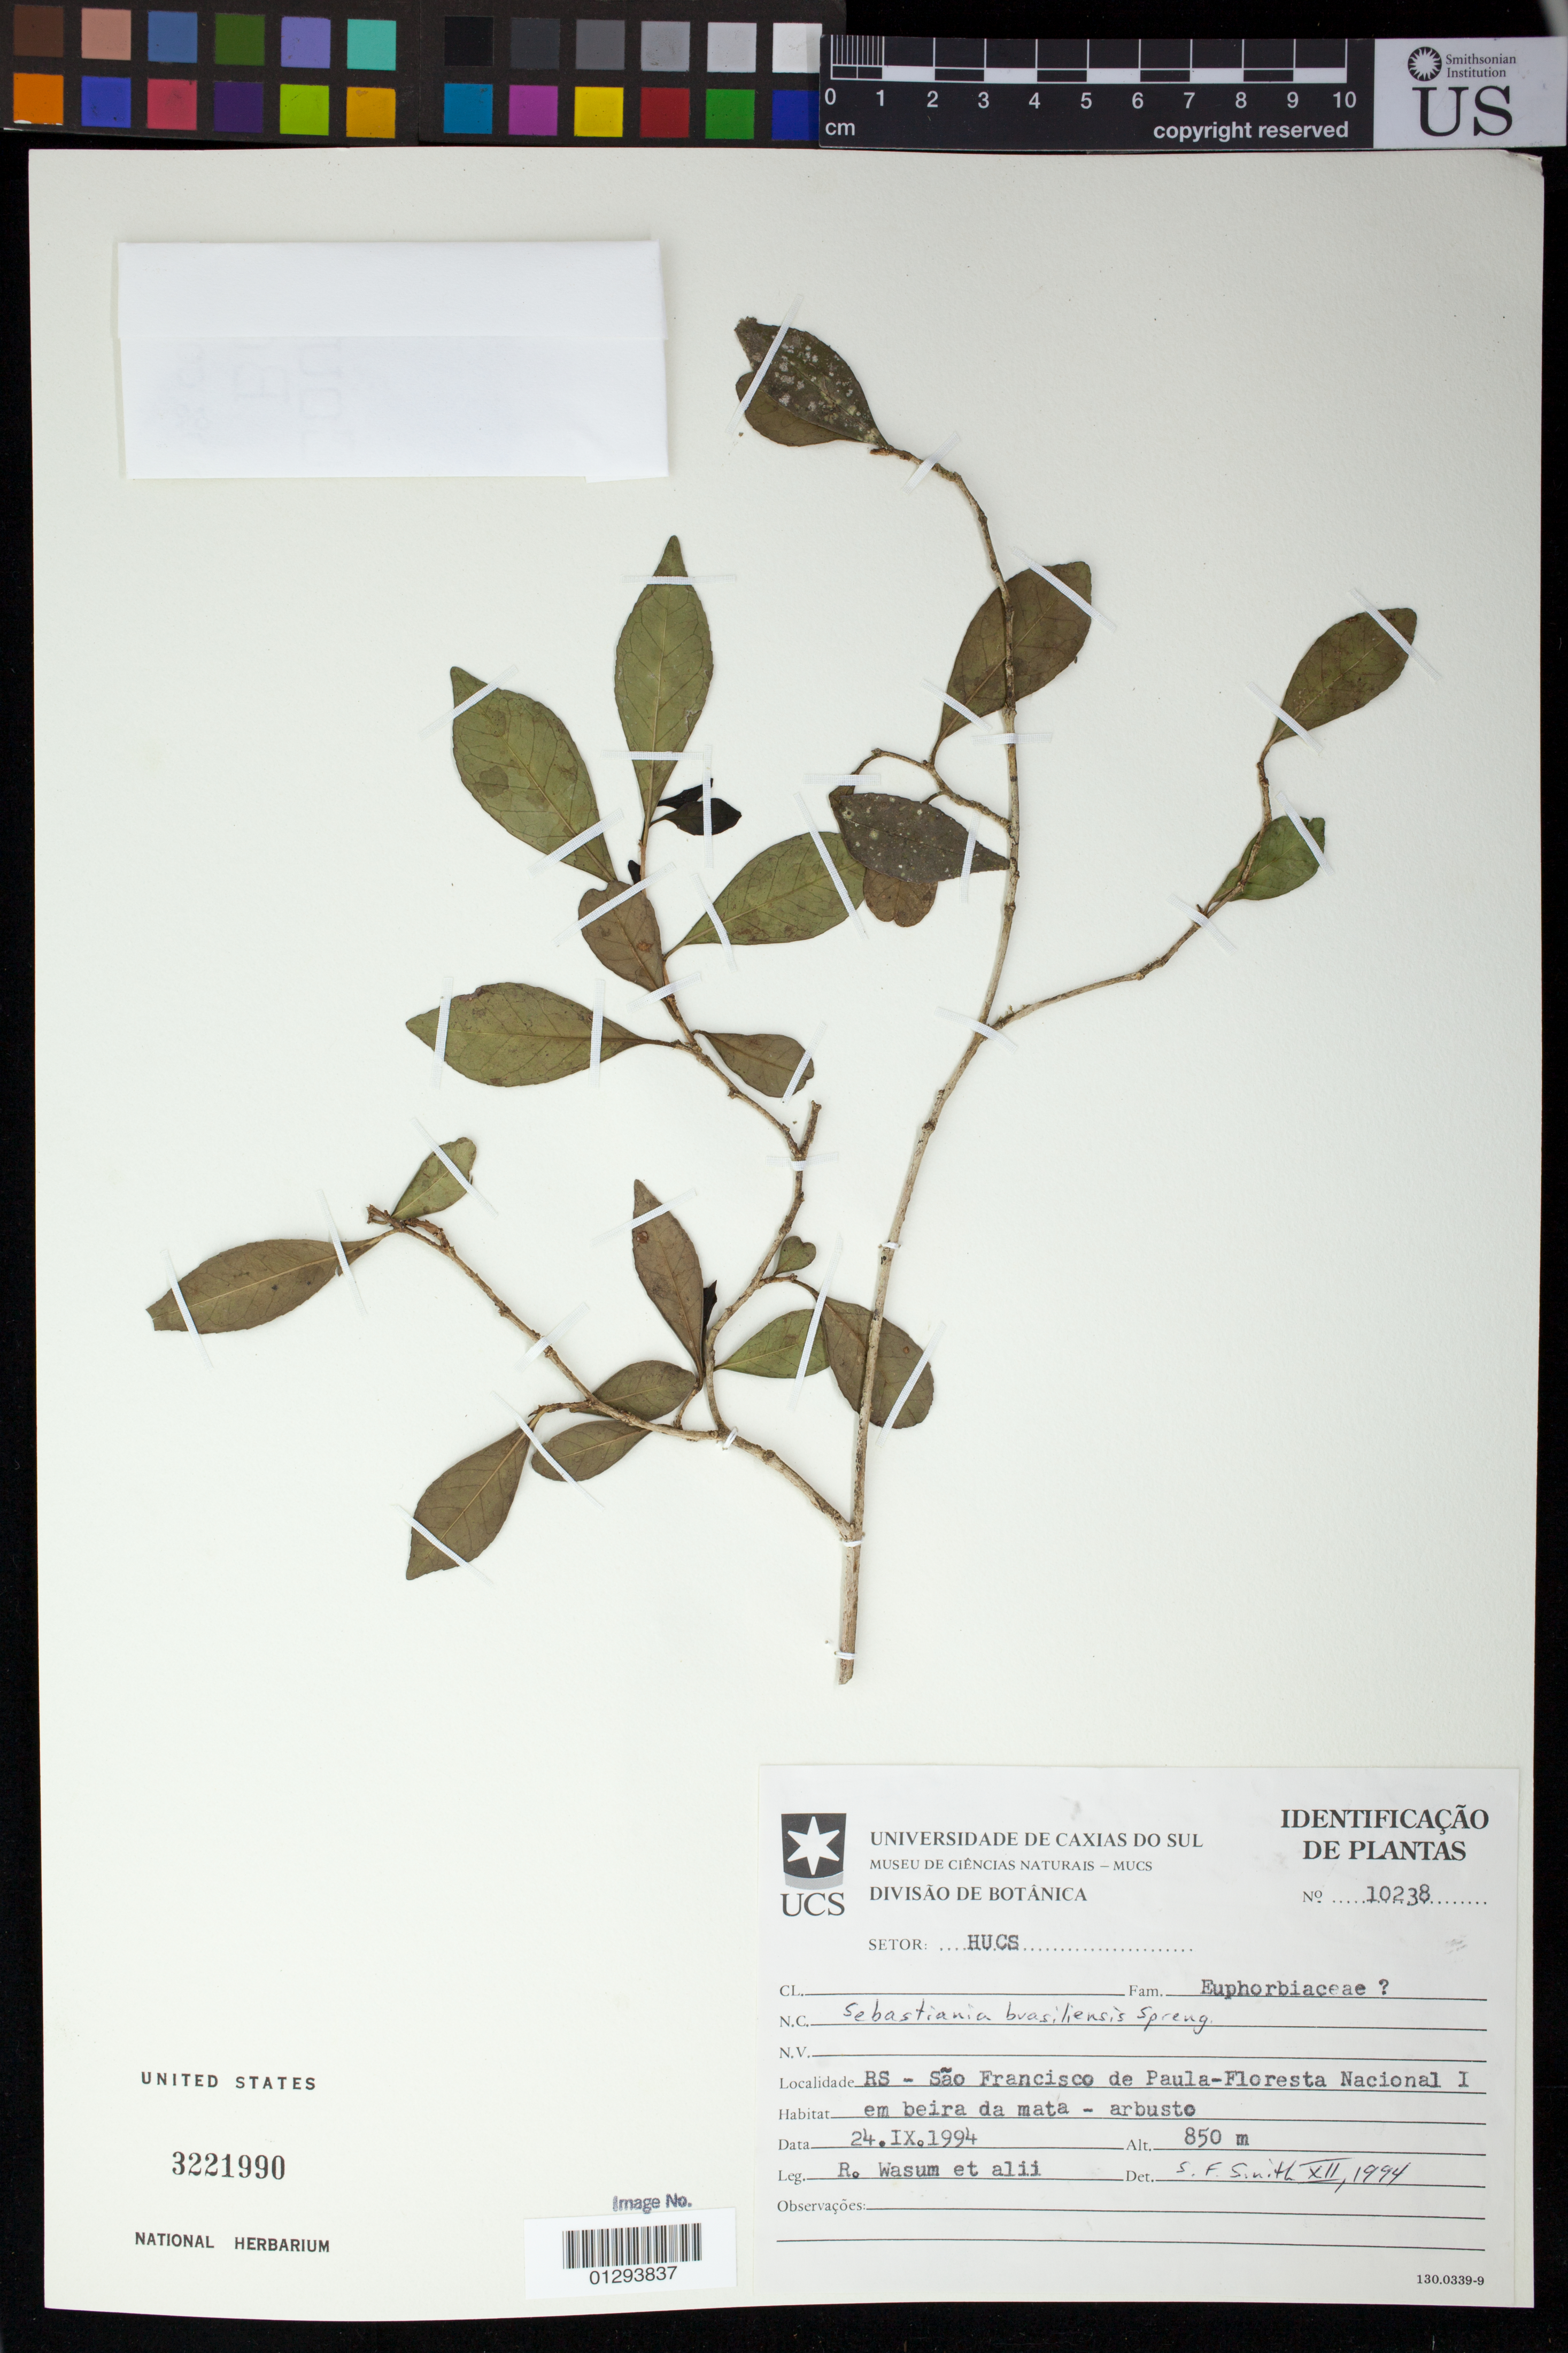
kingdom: Plantae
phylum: Tracheophyta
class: Magnoliopsida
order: Malpighiales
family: Euphorbiaceae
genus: Sebastiania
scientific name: Sebastiania brasiliensis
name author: Spreng.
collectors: R. Wasum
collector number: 10238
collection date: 1994-09-24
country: Brazil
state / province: Rio Grande do Sul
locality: Sao Francisco de Paula-Floresta Nacional I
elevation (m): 850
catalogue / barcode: US 3221990